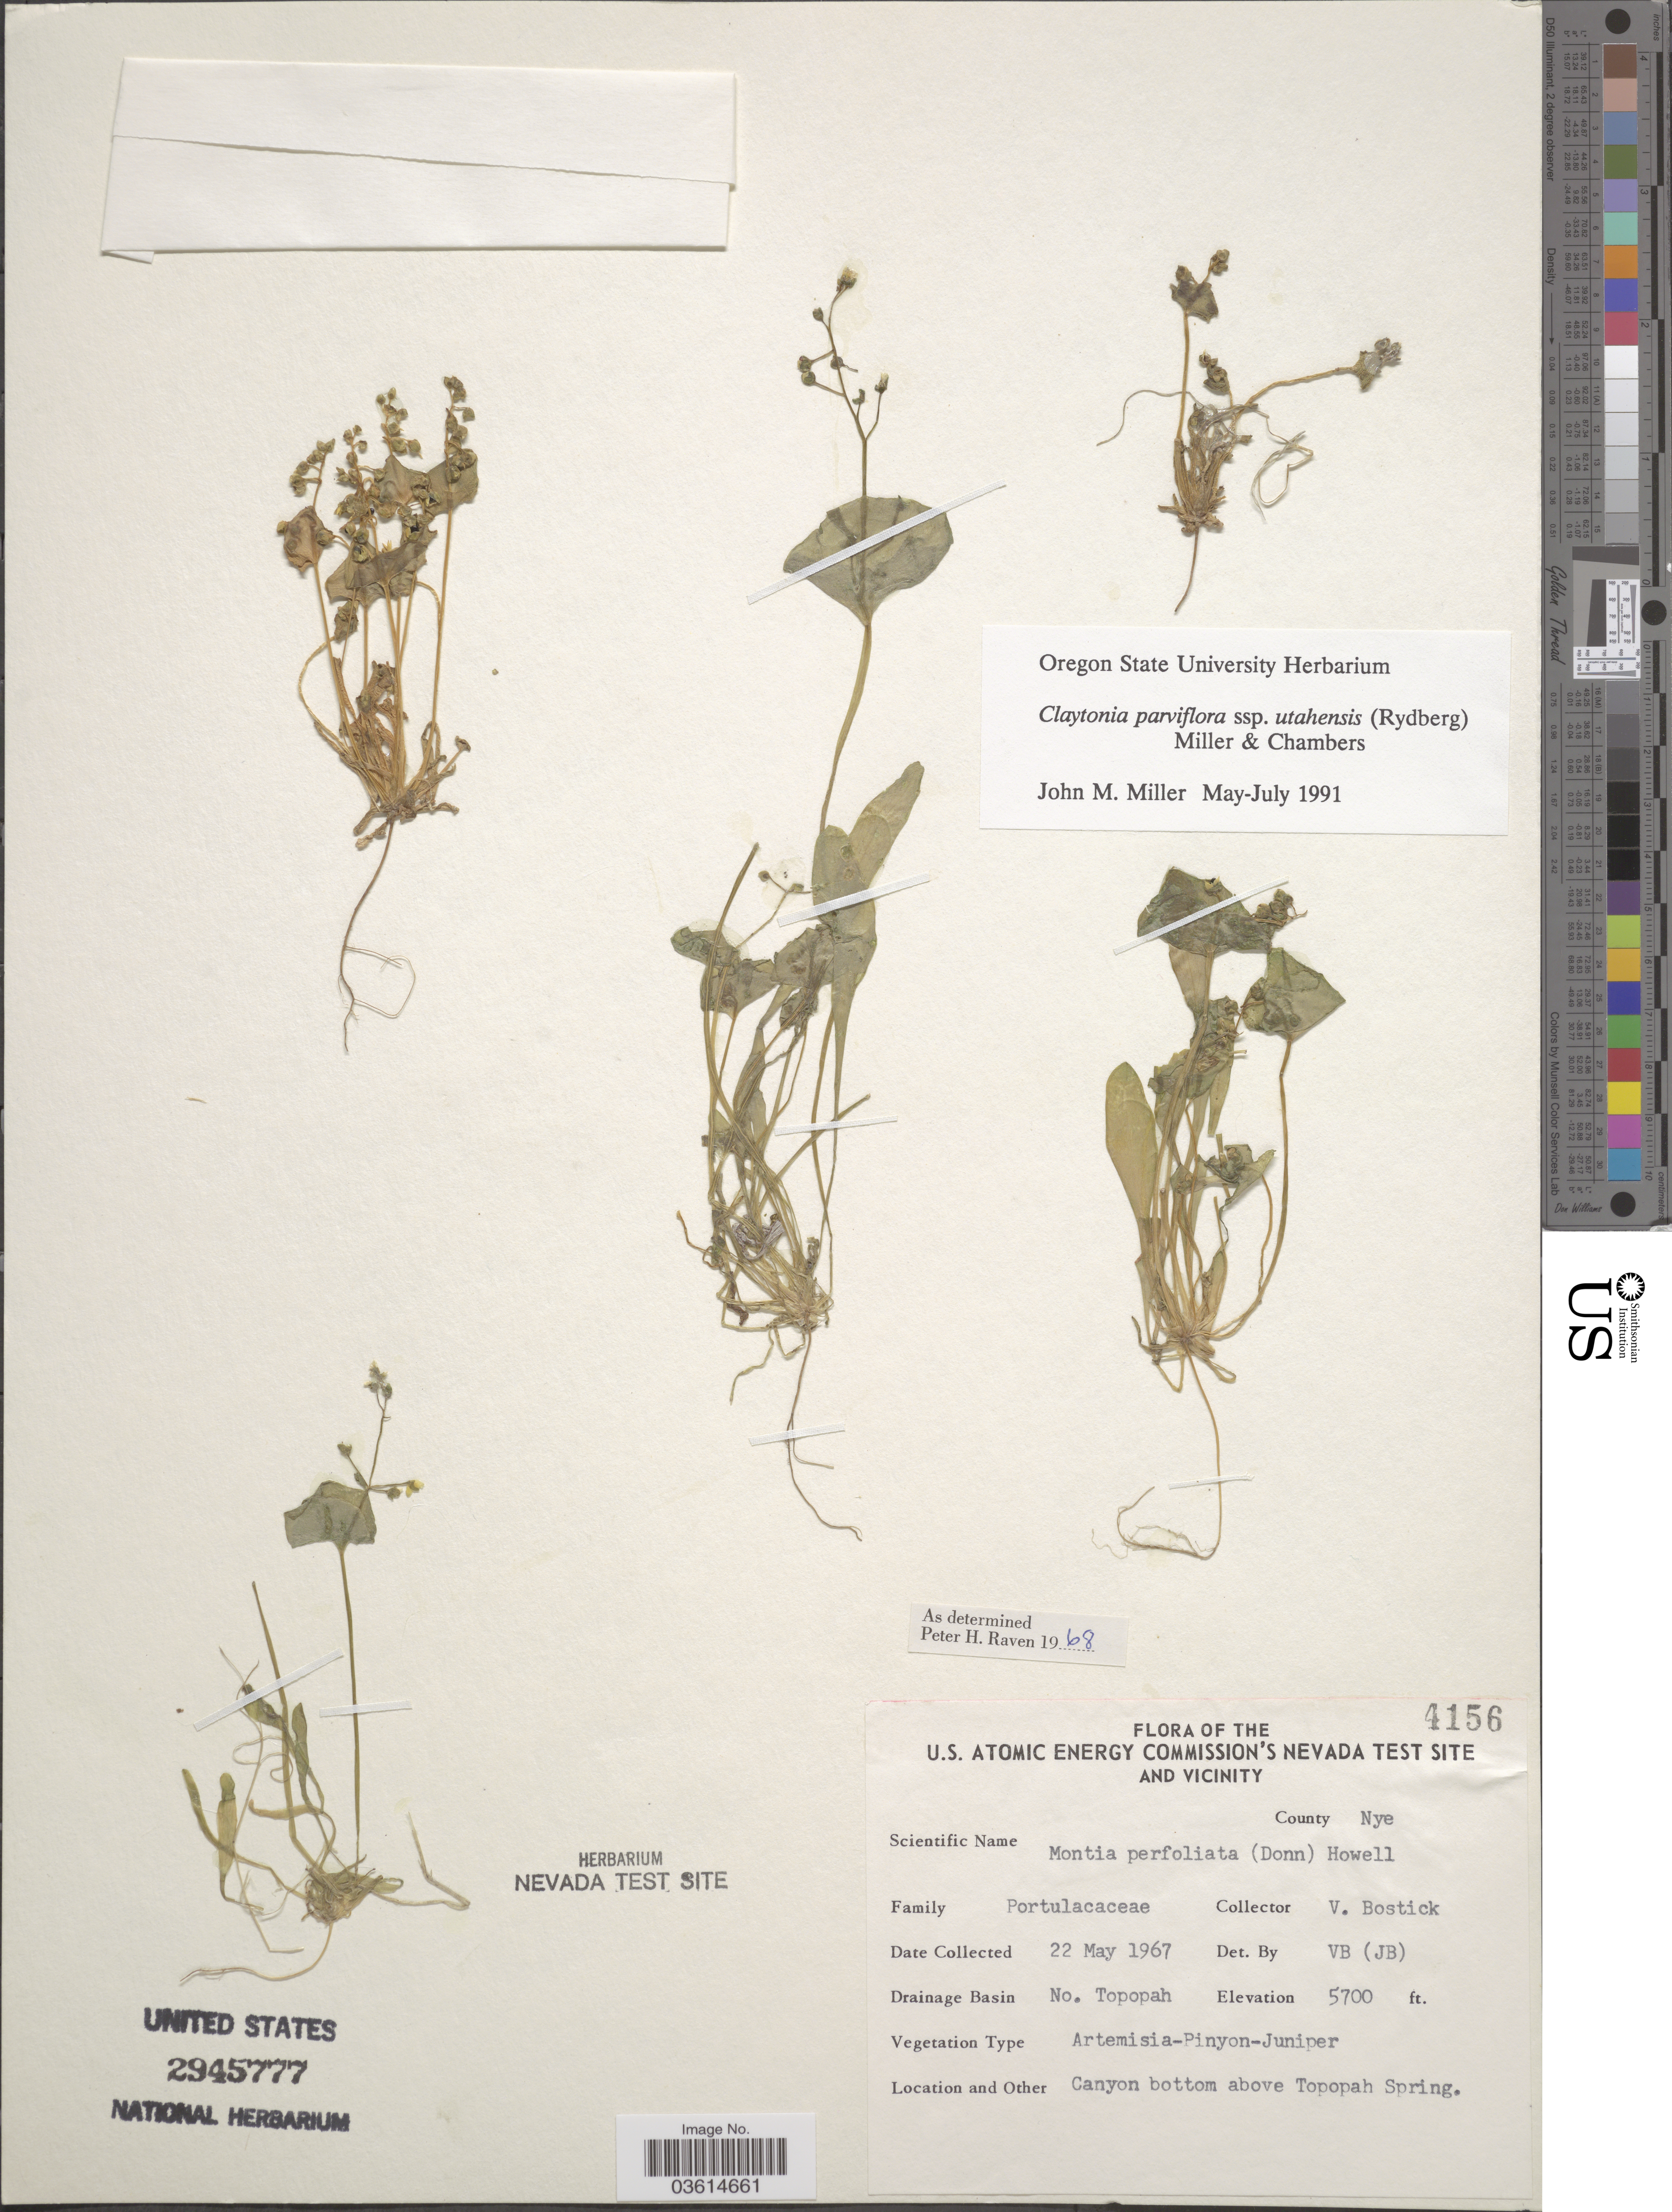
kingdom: Plantae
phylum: Tracheophyta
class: Magnoliopsida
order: Caryophyllales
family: Montiaceae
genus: Claytonia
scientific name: Claytonia parviflora subsp. utahensis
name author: (Rydb.) John M. Mill. & K.L. Chambers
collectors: V. Bostick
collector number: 4156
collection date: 1967-05-22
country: United States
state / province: Nevada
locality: U. S. Atomic Energy Commission's Nevada Test Site and Vicinity. County Nye. No. Topopah. Canyon bottom above Topopah Spring.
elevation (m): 1737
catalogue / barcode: US 2945777